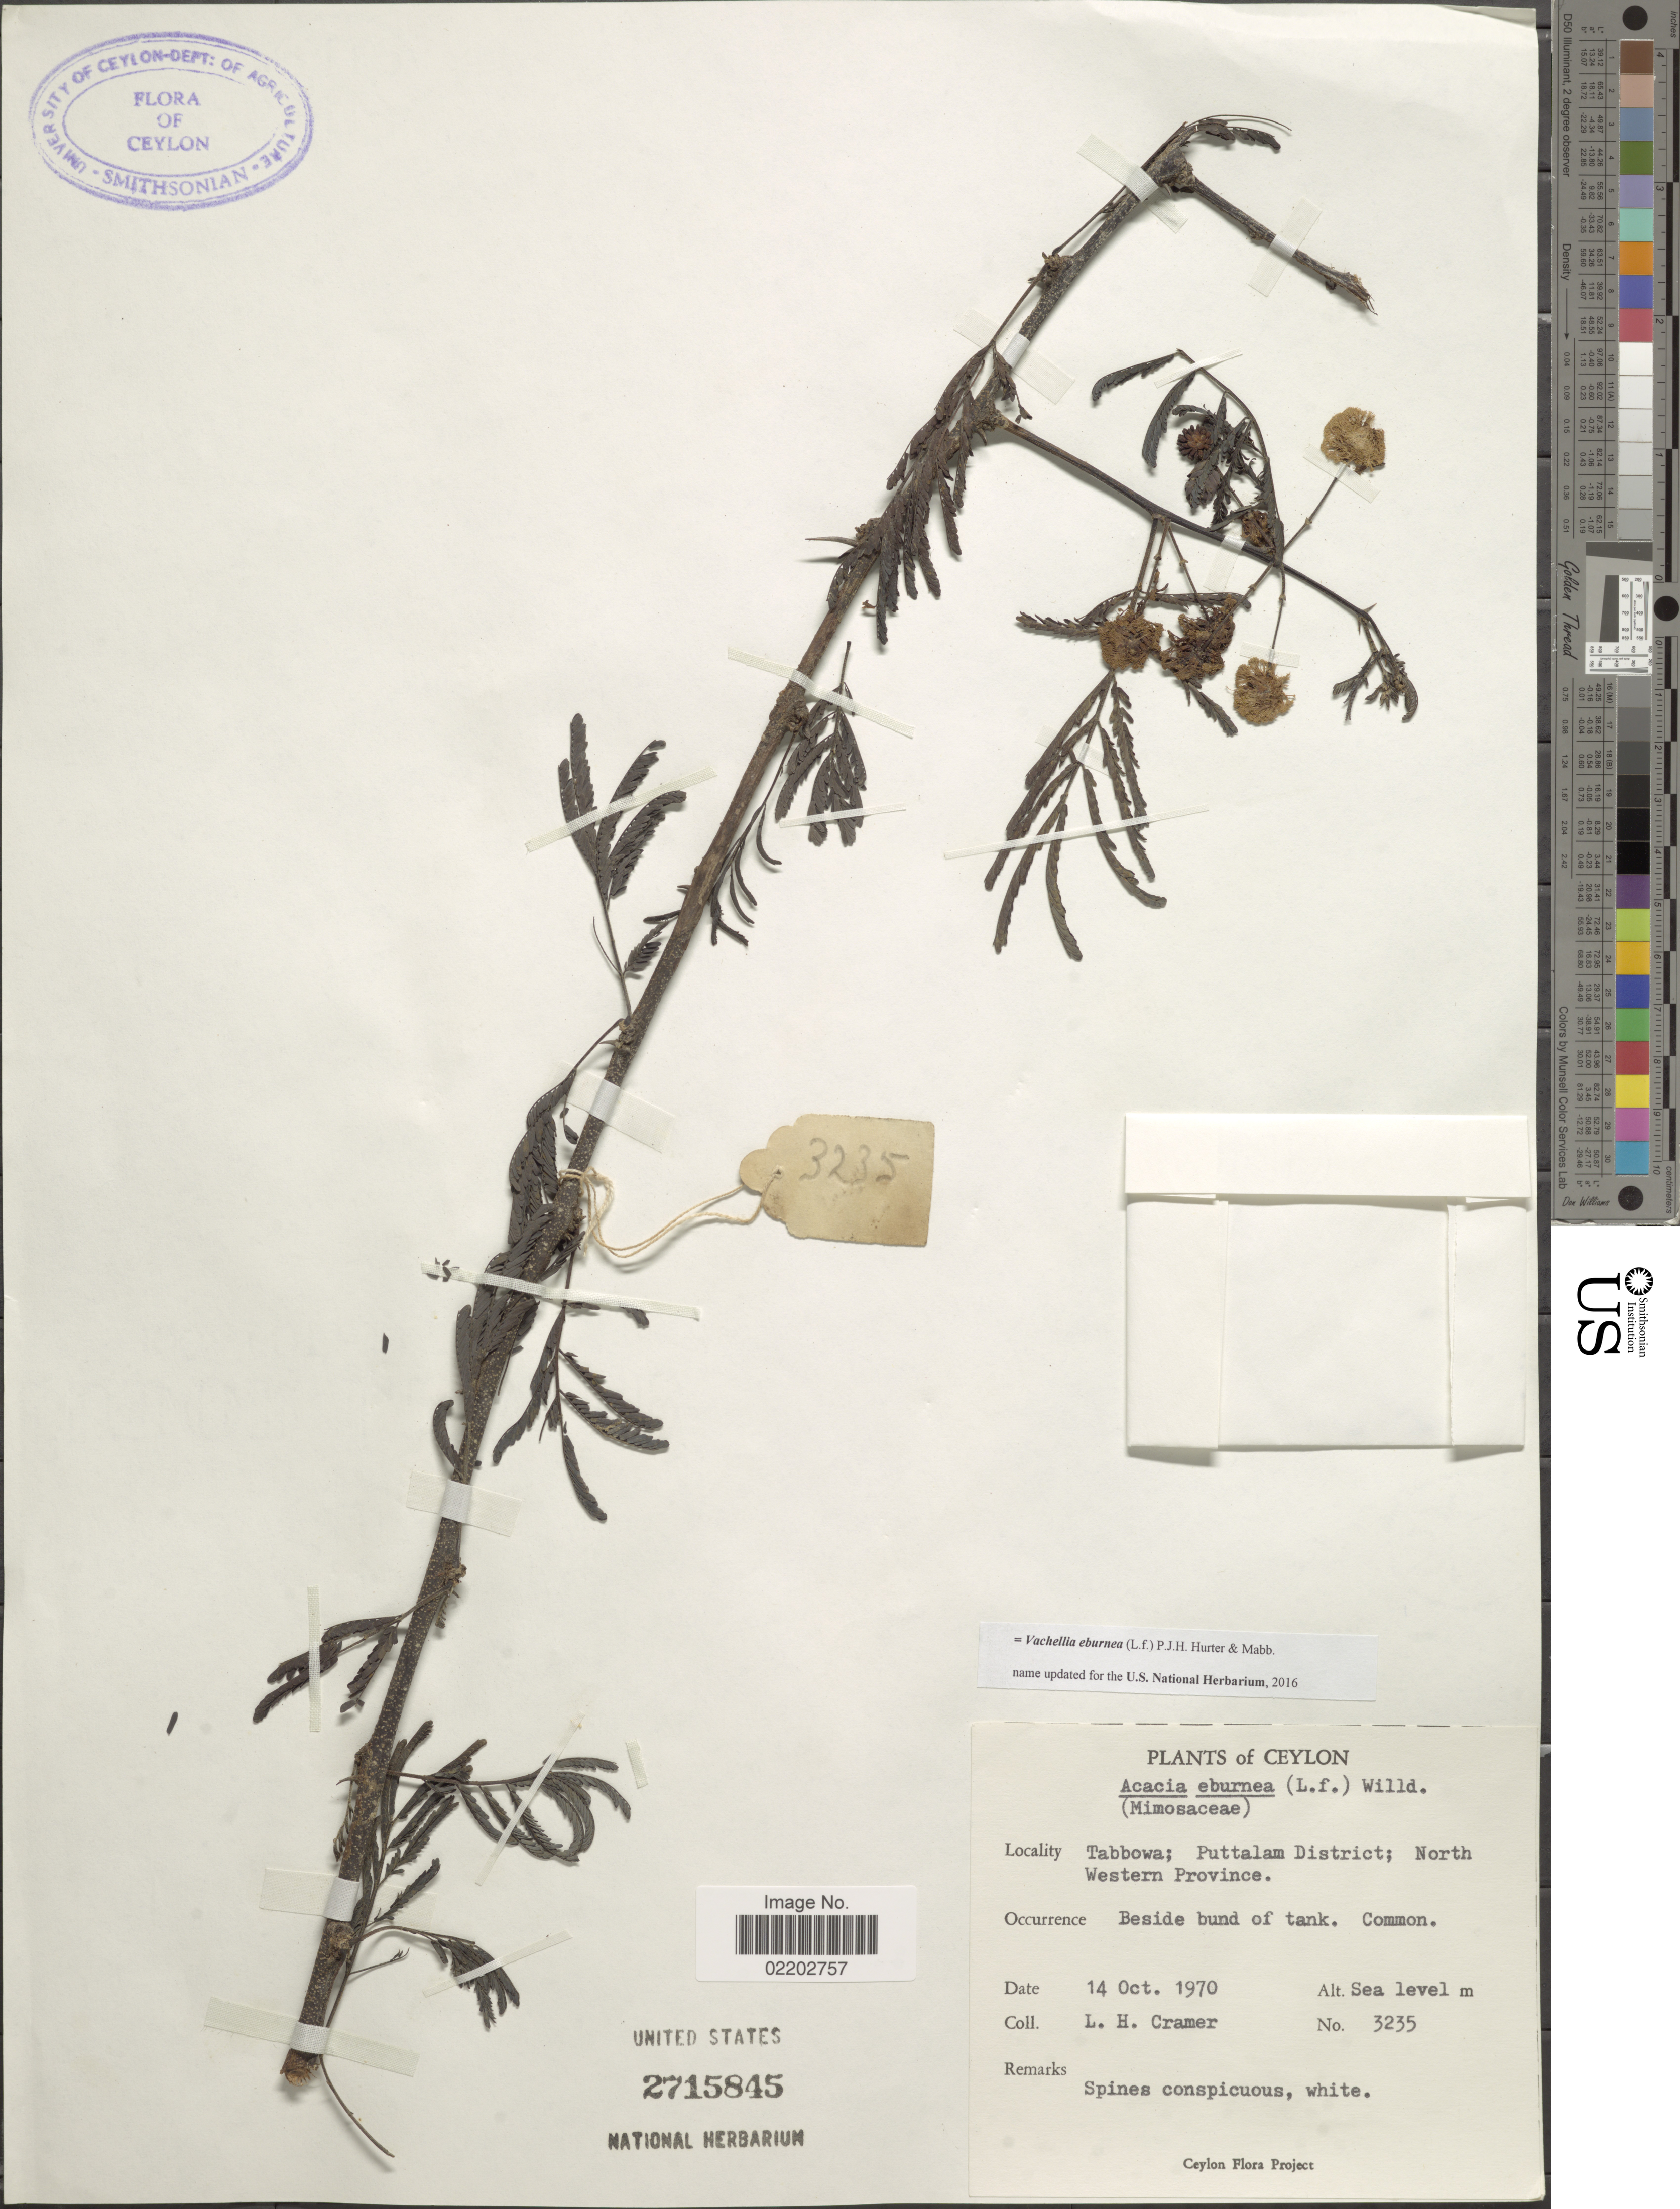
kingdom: Plantae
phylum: Tracheophyta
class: Magnoliopsida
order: Fabales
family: Fabaceae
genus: Vachellia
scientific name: Vachellia eburnea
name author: (L. f.) P.J.H. Hurter & Mabb.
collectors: L. H. Cramer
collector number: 3235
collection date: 1970-10-14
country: Sri Lanka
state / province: North Western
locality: Ceylon, Tabbowa; Puttalam District; North Western Province, beside bund of tank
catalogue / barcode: US 2715845